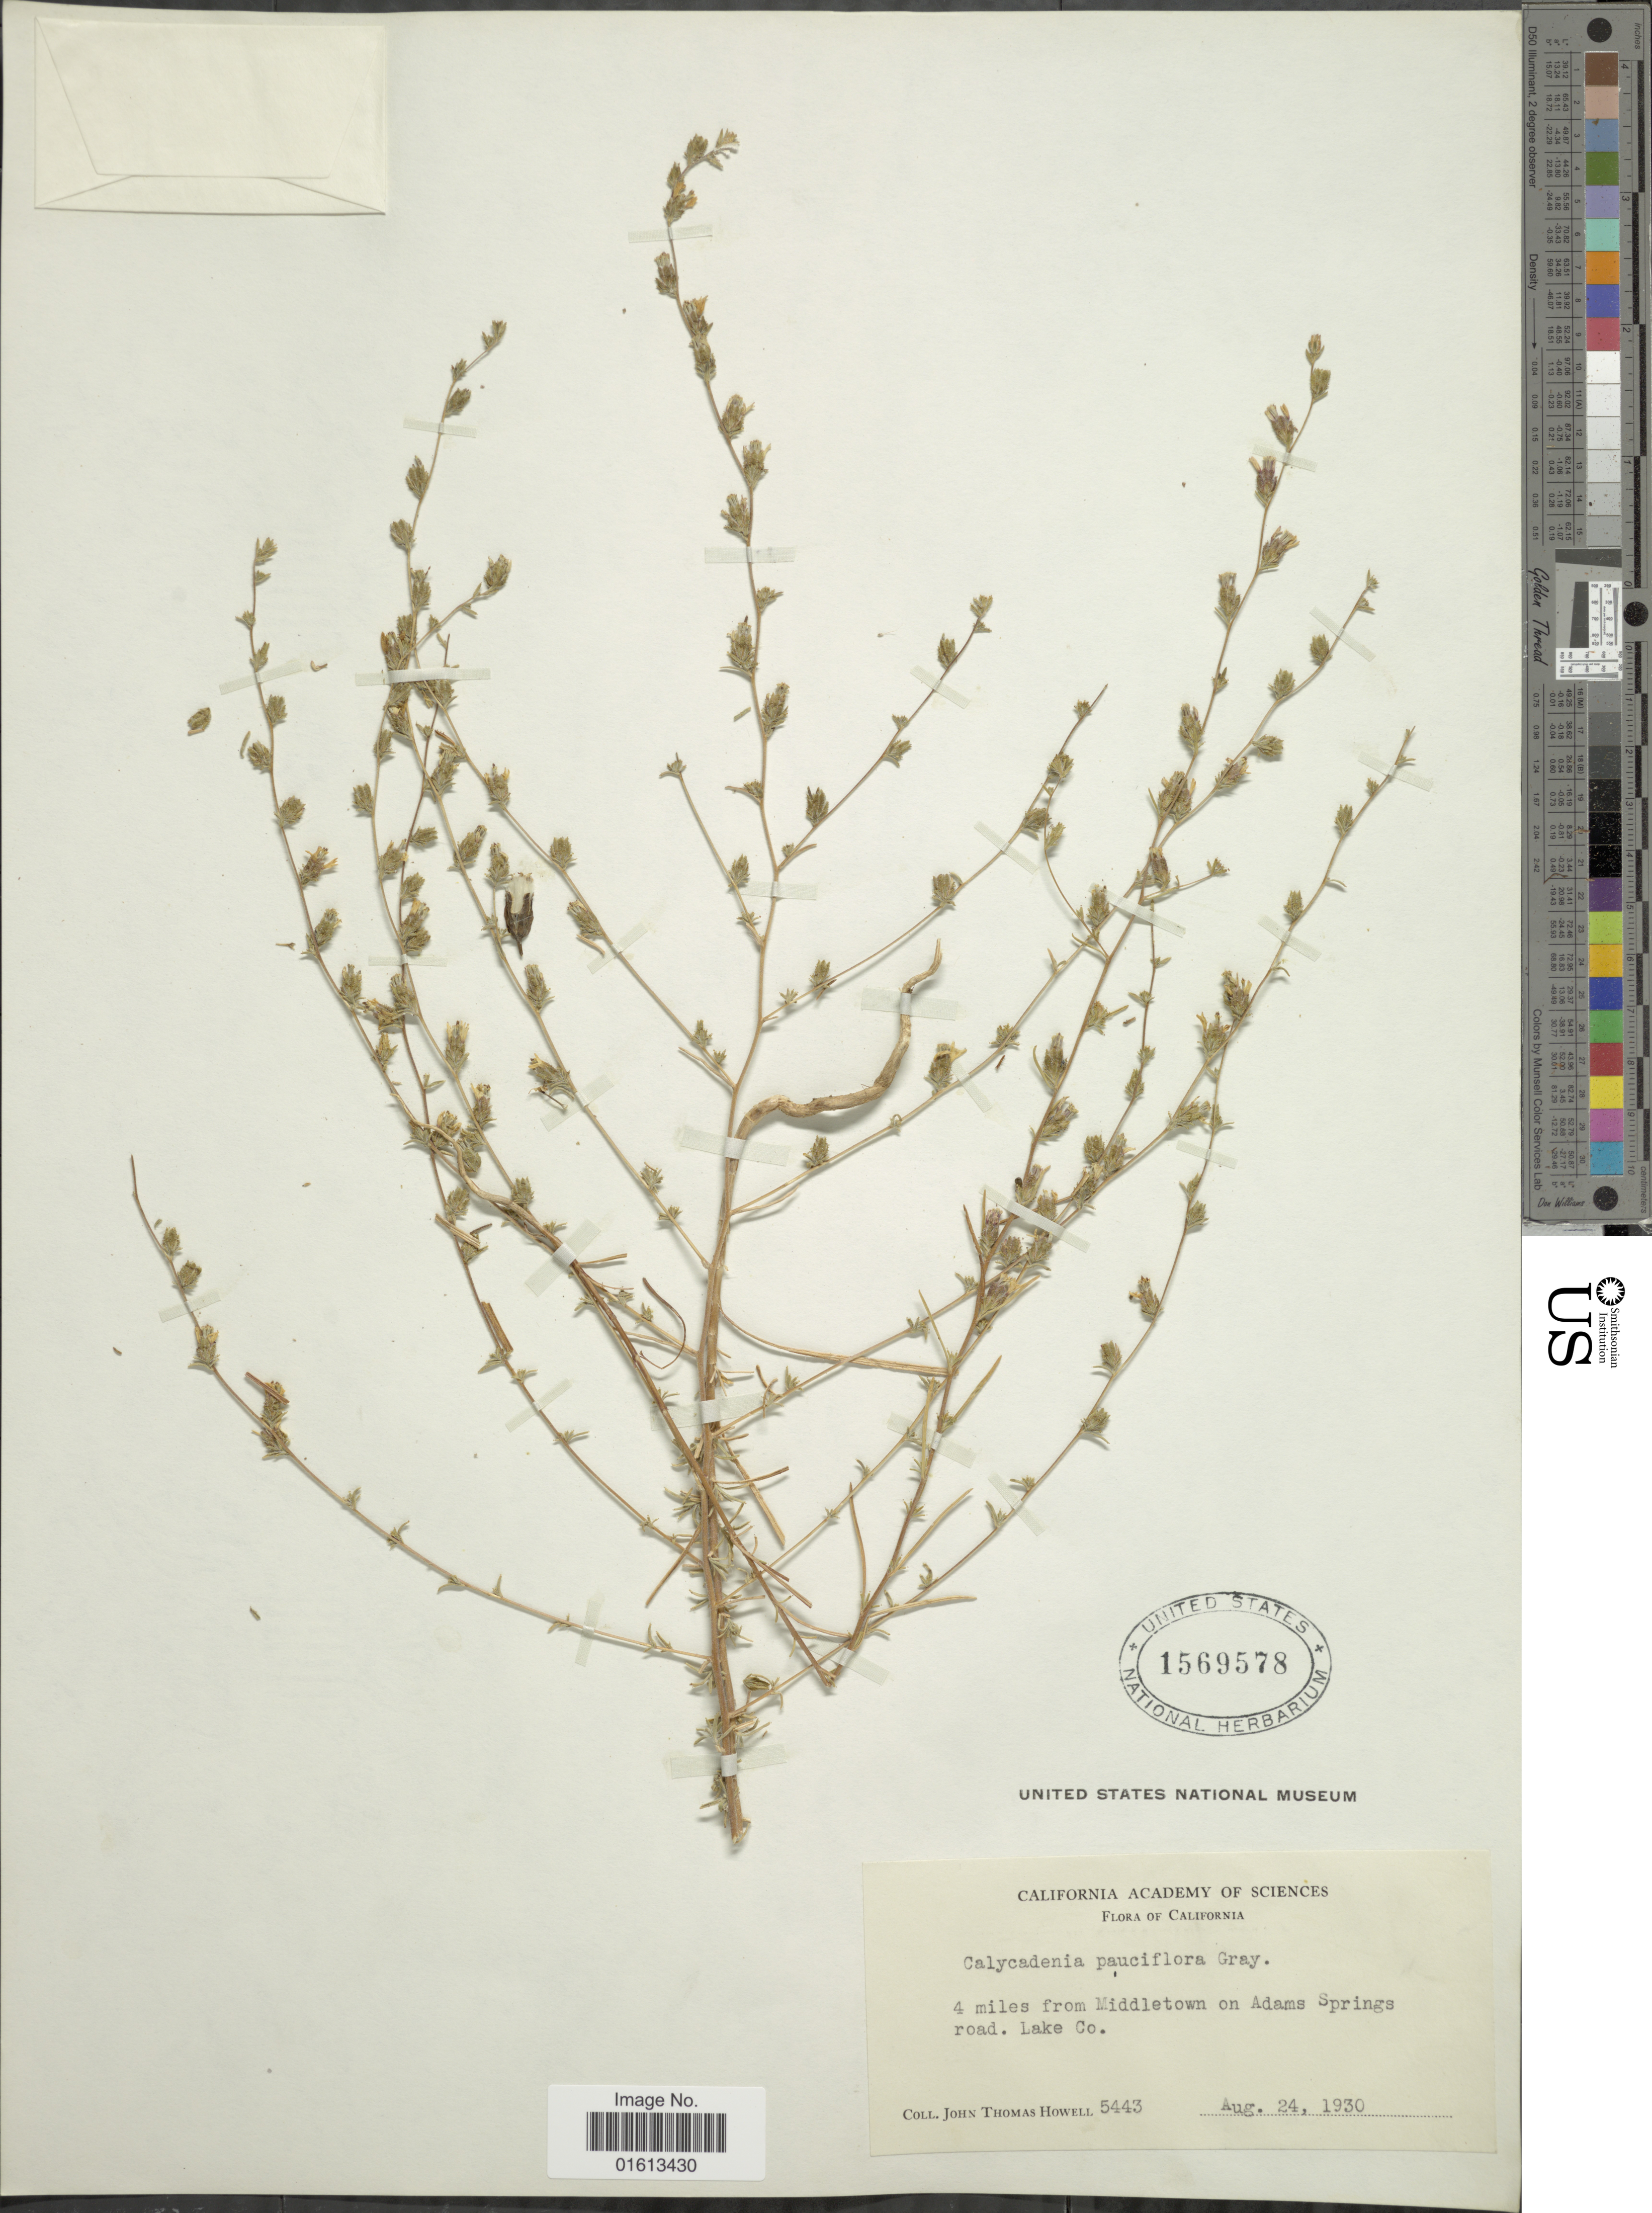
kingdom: Plantae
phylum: Tracheophyta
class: Magnoliopsida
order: Asterales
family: Asteraceae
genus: Calycadenia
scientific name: Calycadenia pauciflora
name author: A. Gray in Emory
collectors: J. T. Howell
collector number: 5443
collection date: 1930-08-24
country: United States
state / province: California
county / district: Lake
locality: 4 miles from Middletown on Adams Springs road, Lake Co.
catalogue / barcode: US 1569578